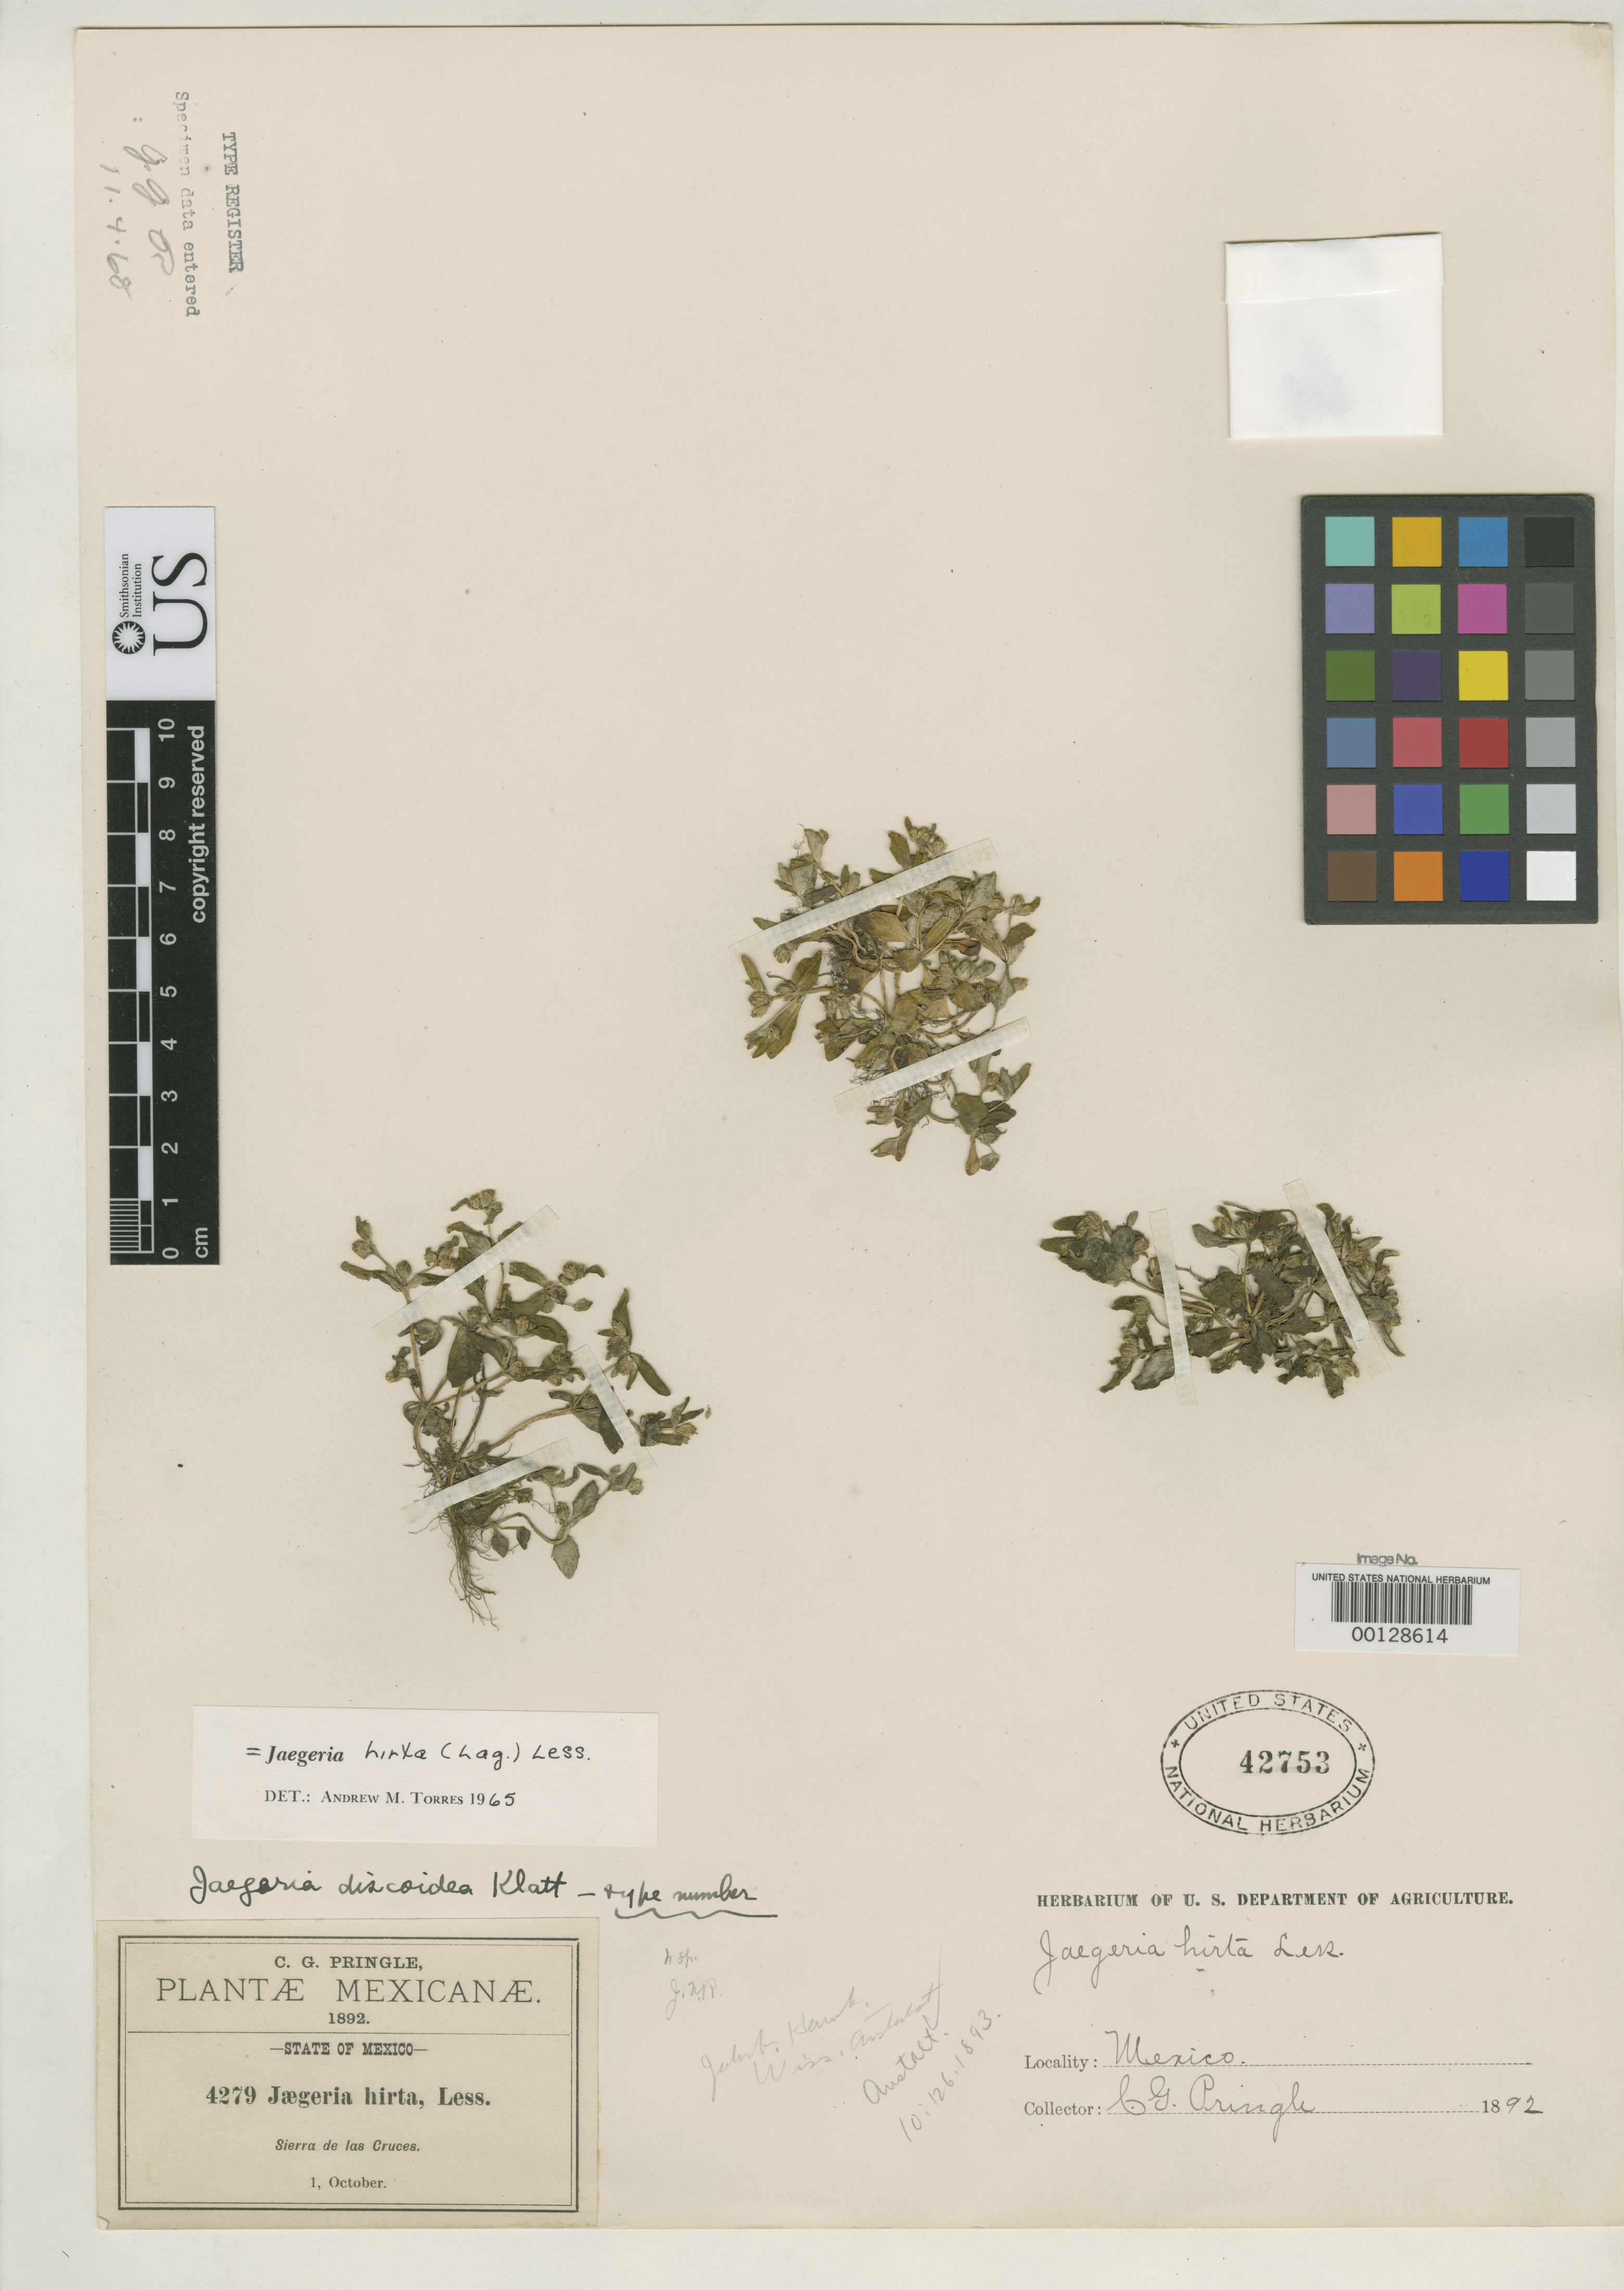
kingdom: Plantae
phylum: Tracheophyta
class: Magnoliopsida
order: Asterales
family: Asteraceae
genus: Jaegeria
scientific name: Jaegeria discoidea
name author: Klatt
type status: Type Collection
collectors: C. G. Pringle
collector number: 4279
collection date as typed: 01 Oct 1892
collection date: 1892-10-01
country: Mexico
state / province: México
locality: Sierra de Las Cruces.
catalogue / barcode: US 42753